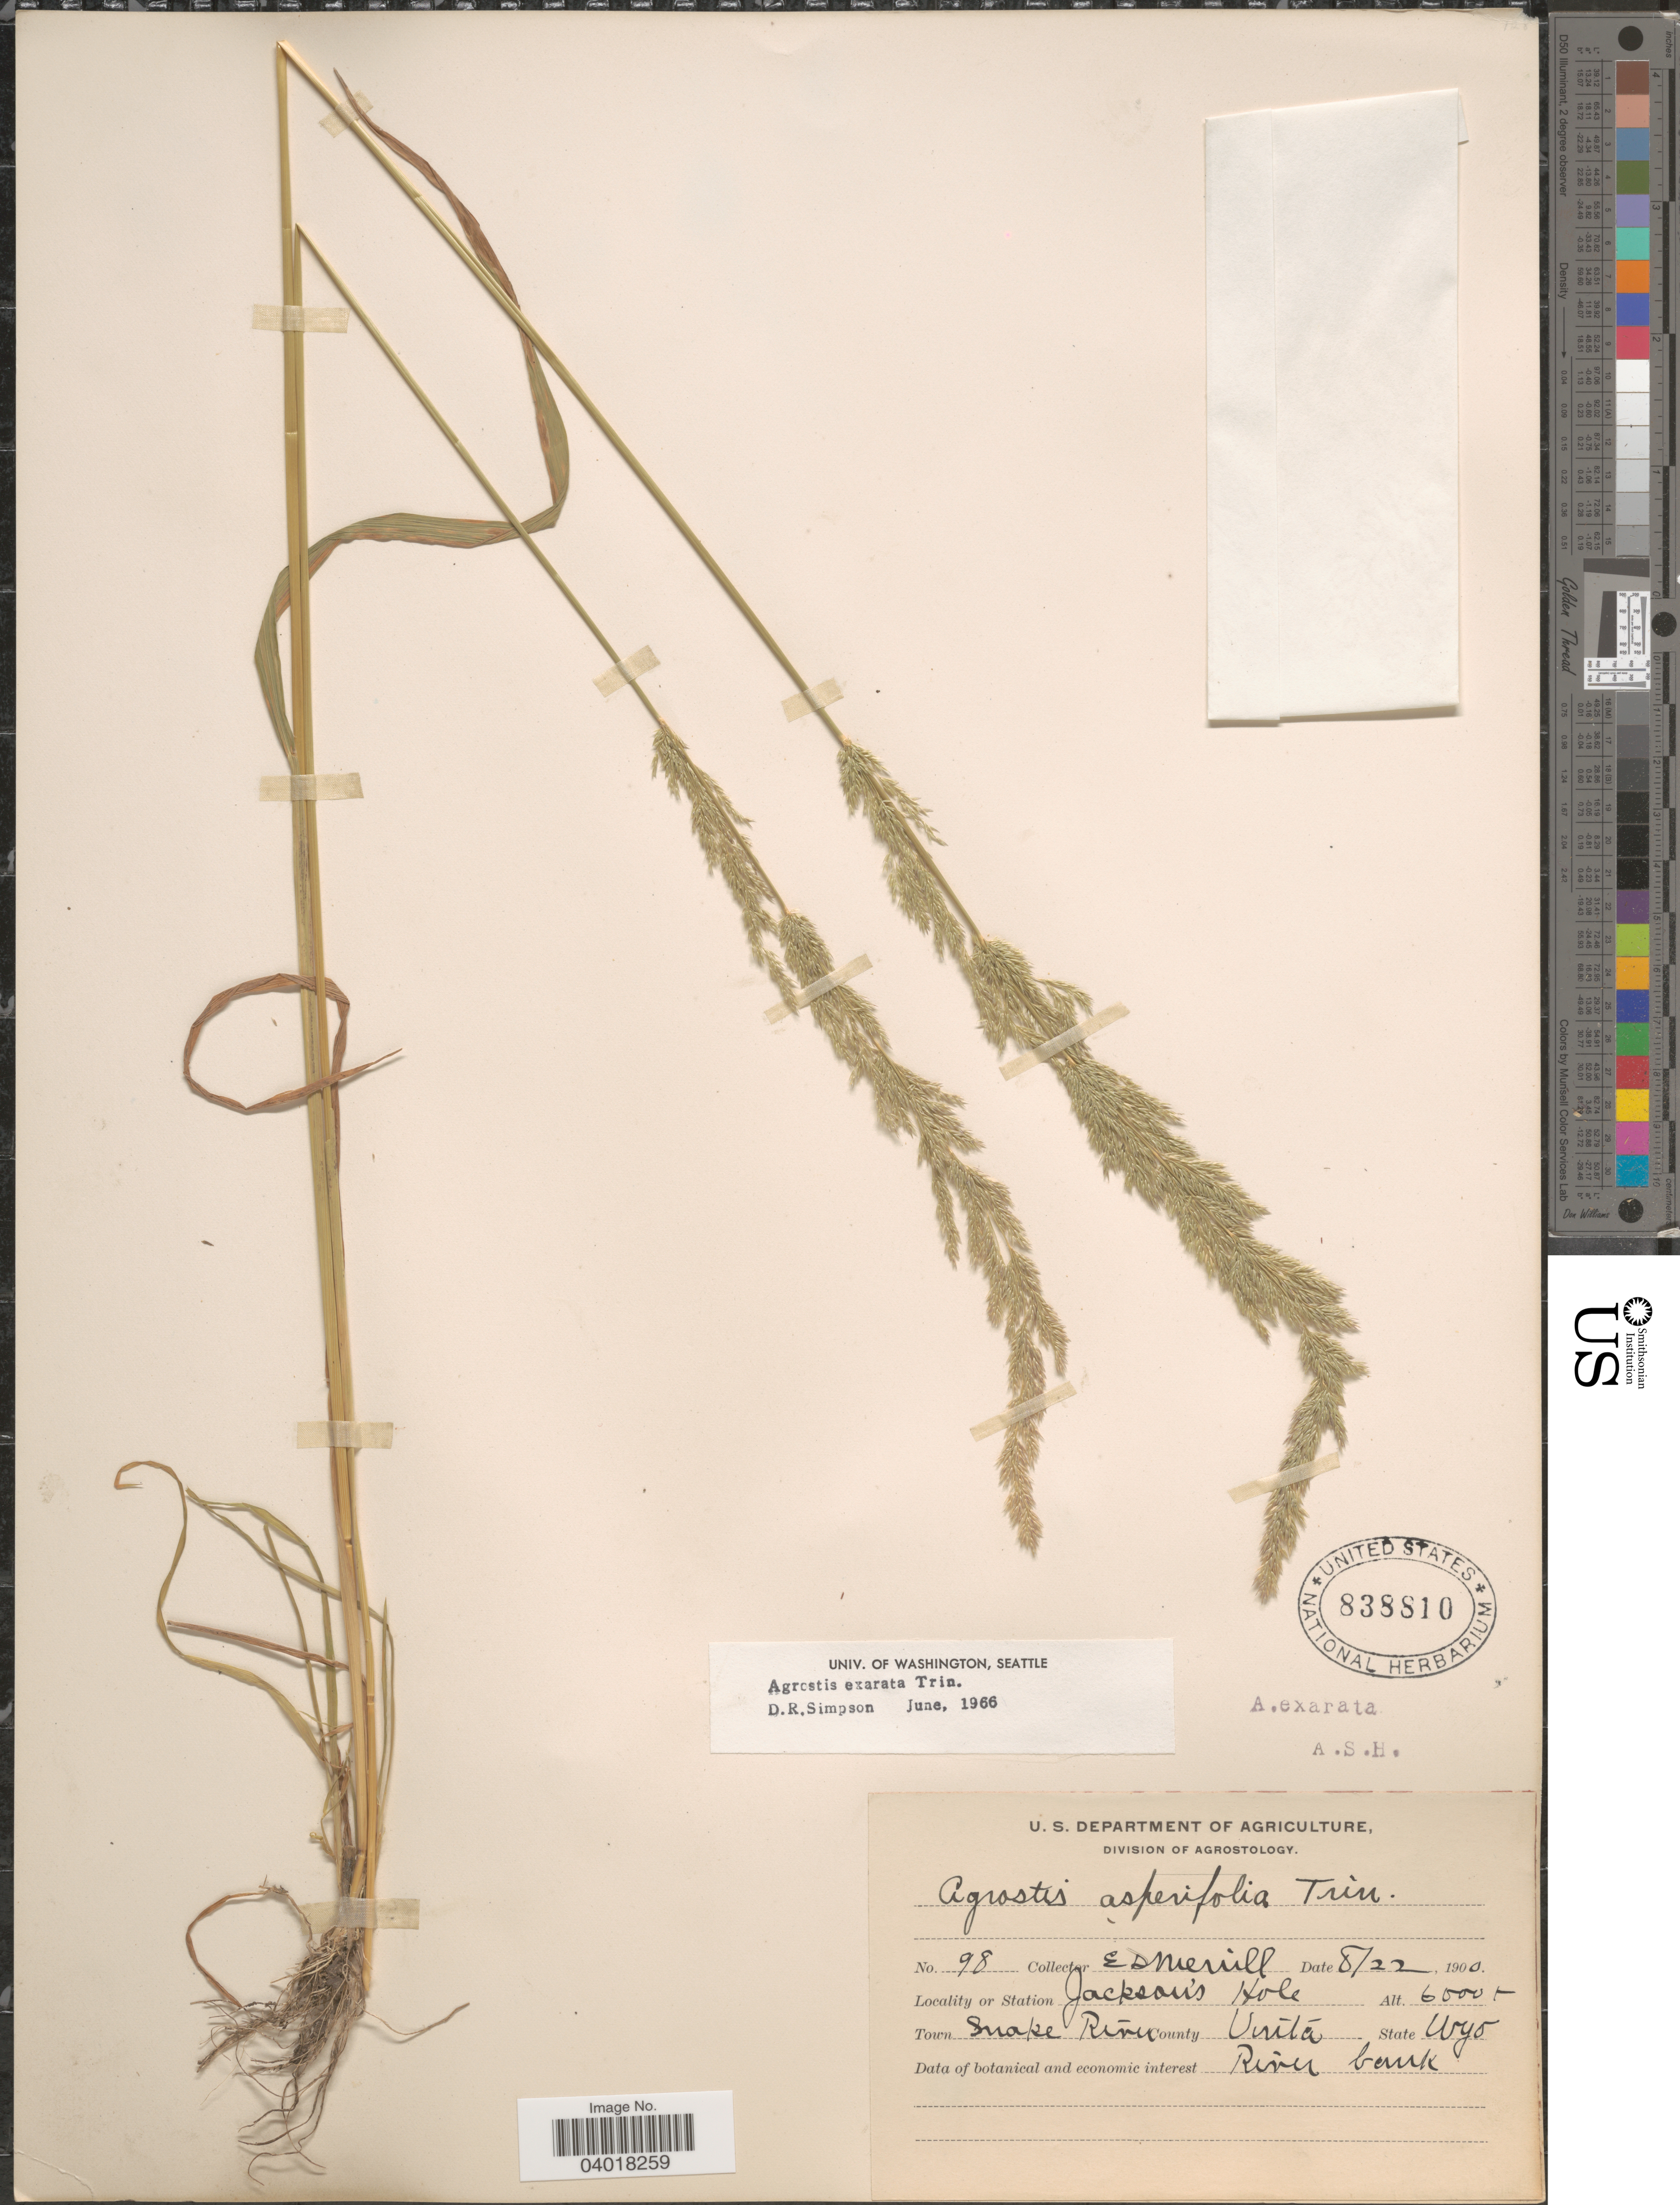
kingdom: Plantae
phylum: Tracheophyta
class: Liliopsida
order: Poales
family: Poaceae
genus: Agrostis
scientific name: Agrostis exarata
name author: Trin.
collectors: E. D. Merrill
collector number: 98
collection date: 1900-08-22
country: United States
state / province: Wyoming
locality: Station Jackson's Hole. Town Snake River. County Uinta. River bank.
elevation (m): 1829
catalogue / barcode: US 838810